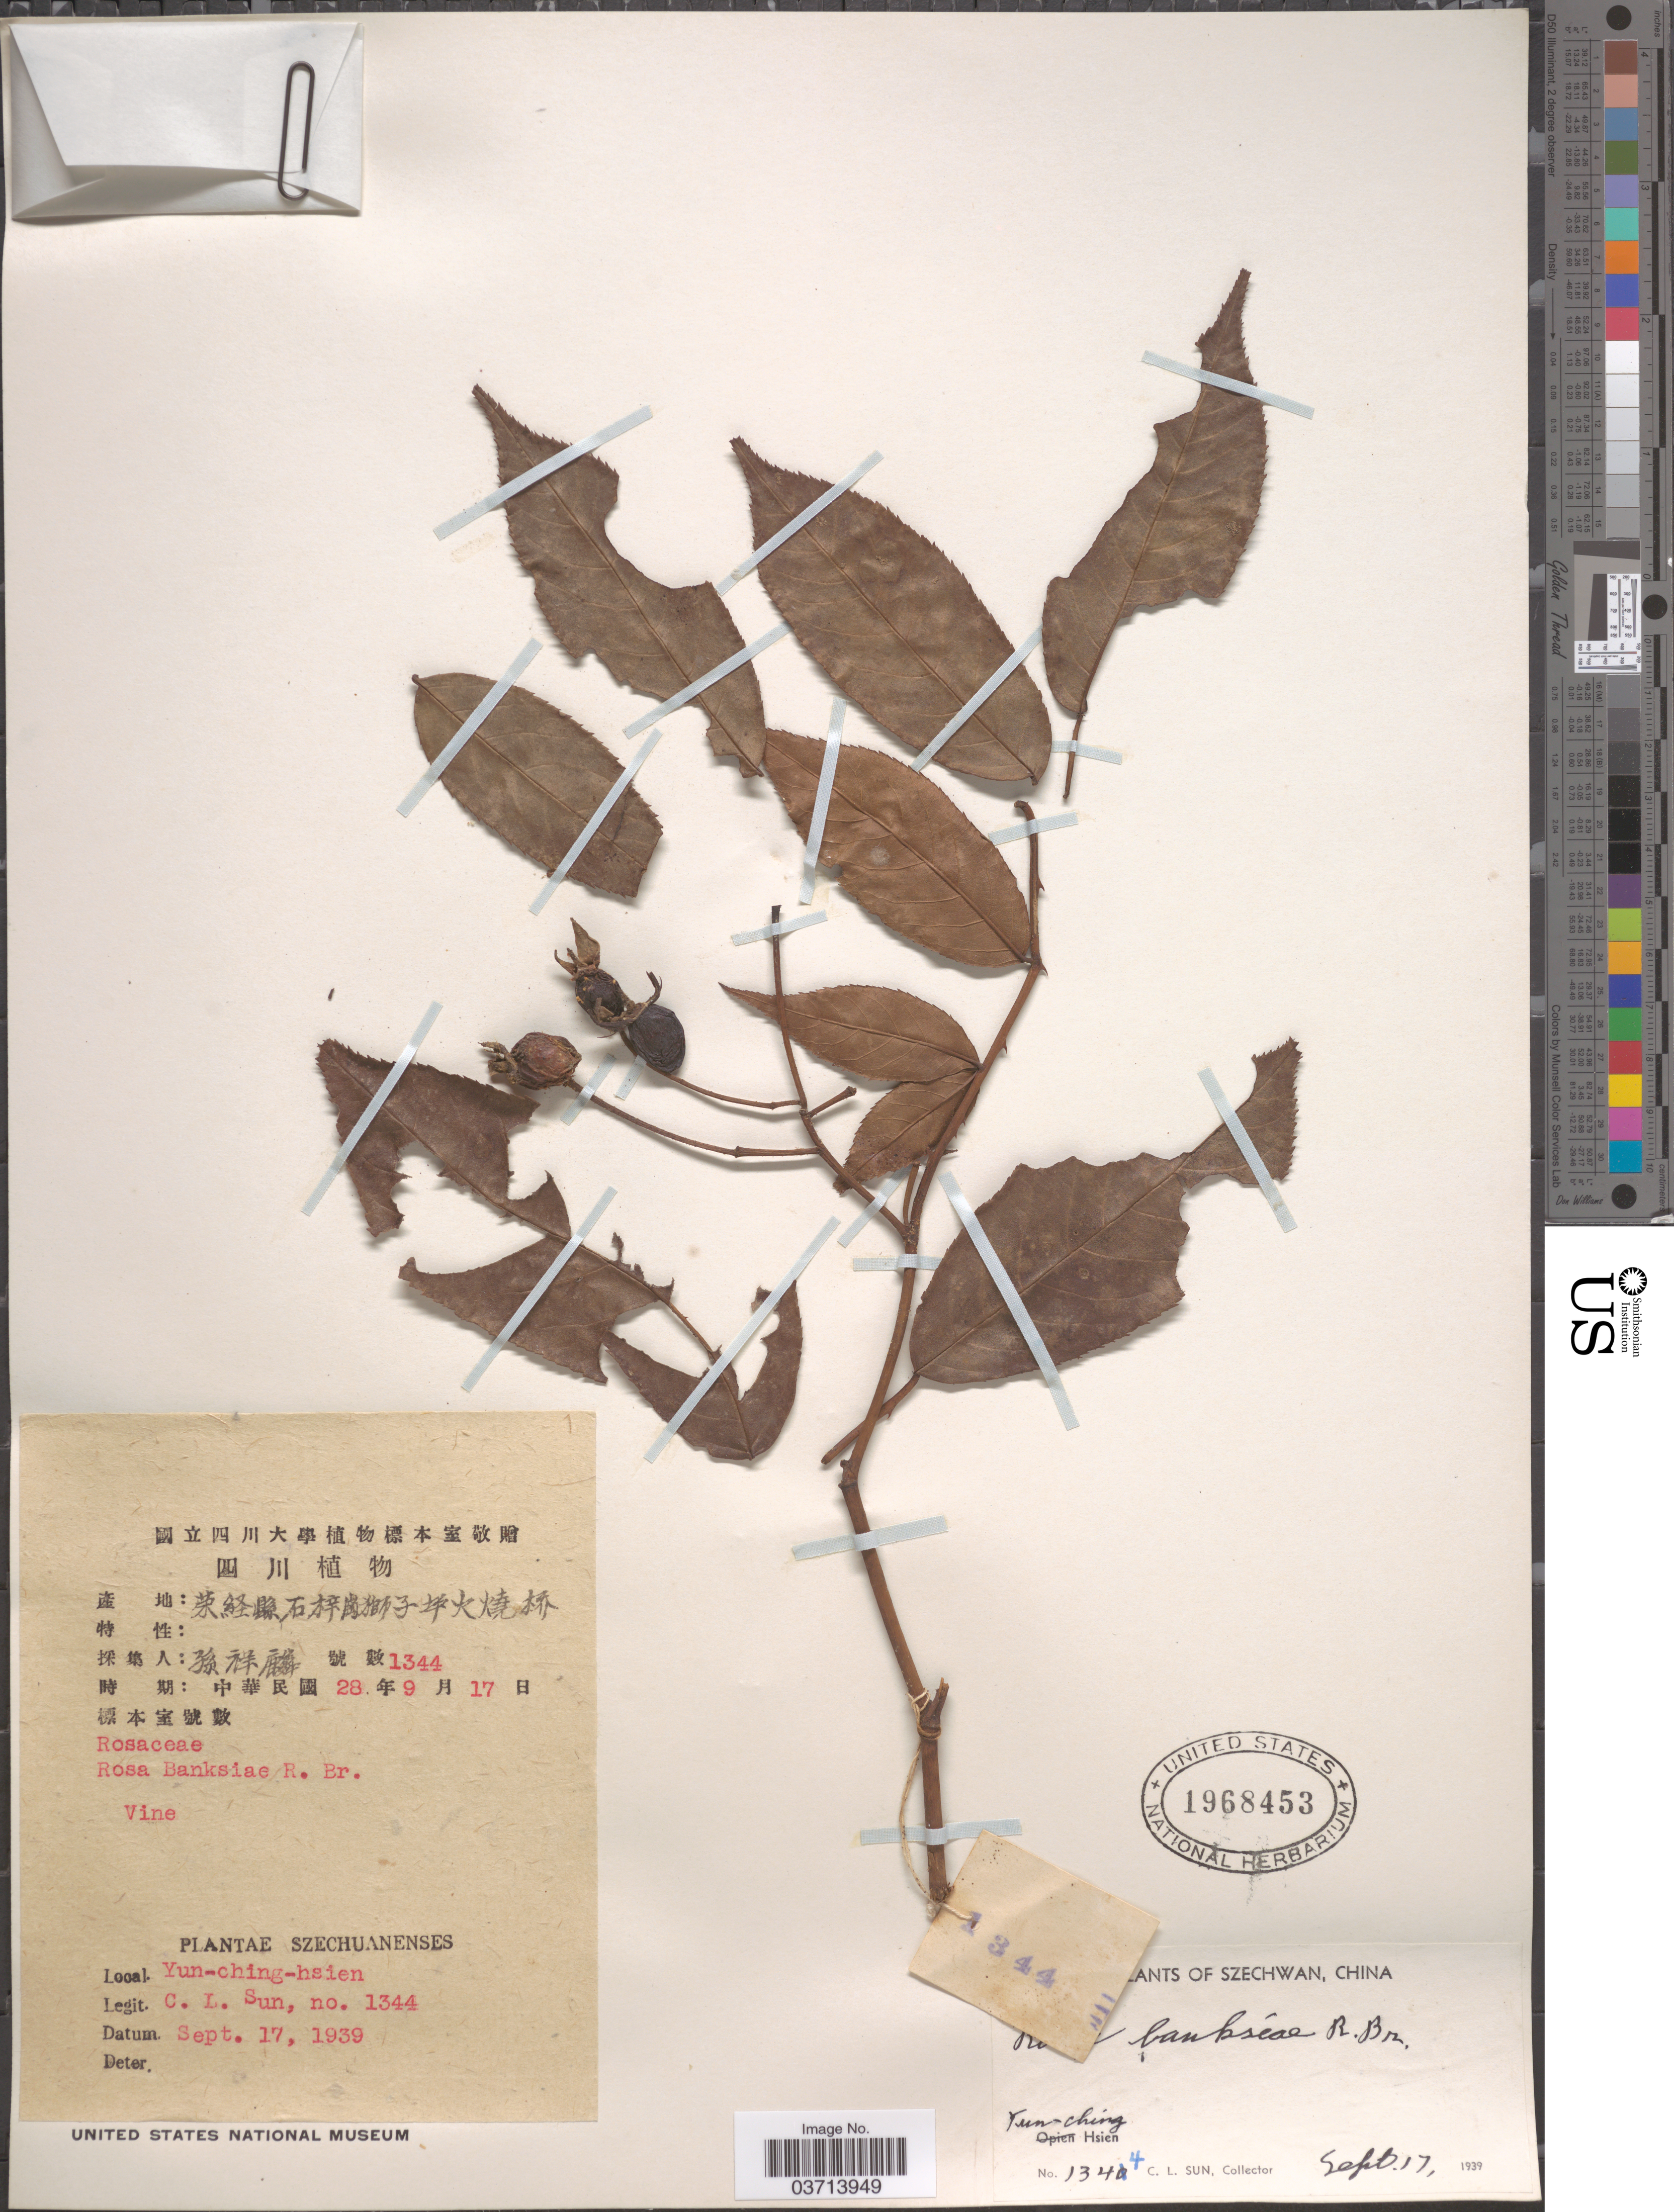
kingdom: Plantae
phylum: Tracheophyta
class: Magnoliopsida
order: Rosales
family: Rosaceae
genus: Rosa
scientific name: Rosa banksiae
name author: W.T. Aiton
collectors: C. Sun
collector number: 1344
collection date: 1939-09-17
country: China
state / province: Sichuan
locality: Szechwan. Yun-ching Hsien.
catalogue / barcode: US 1968453